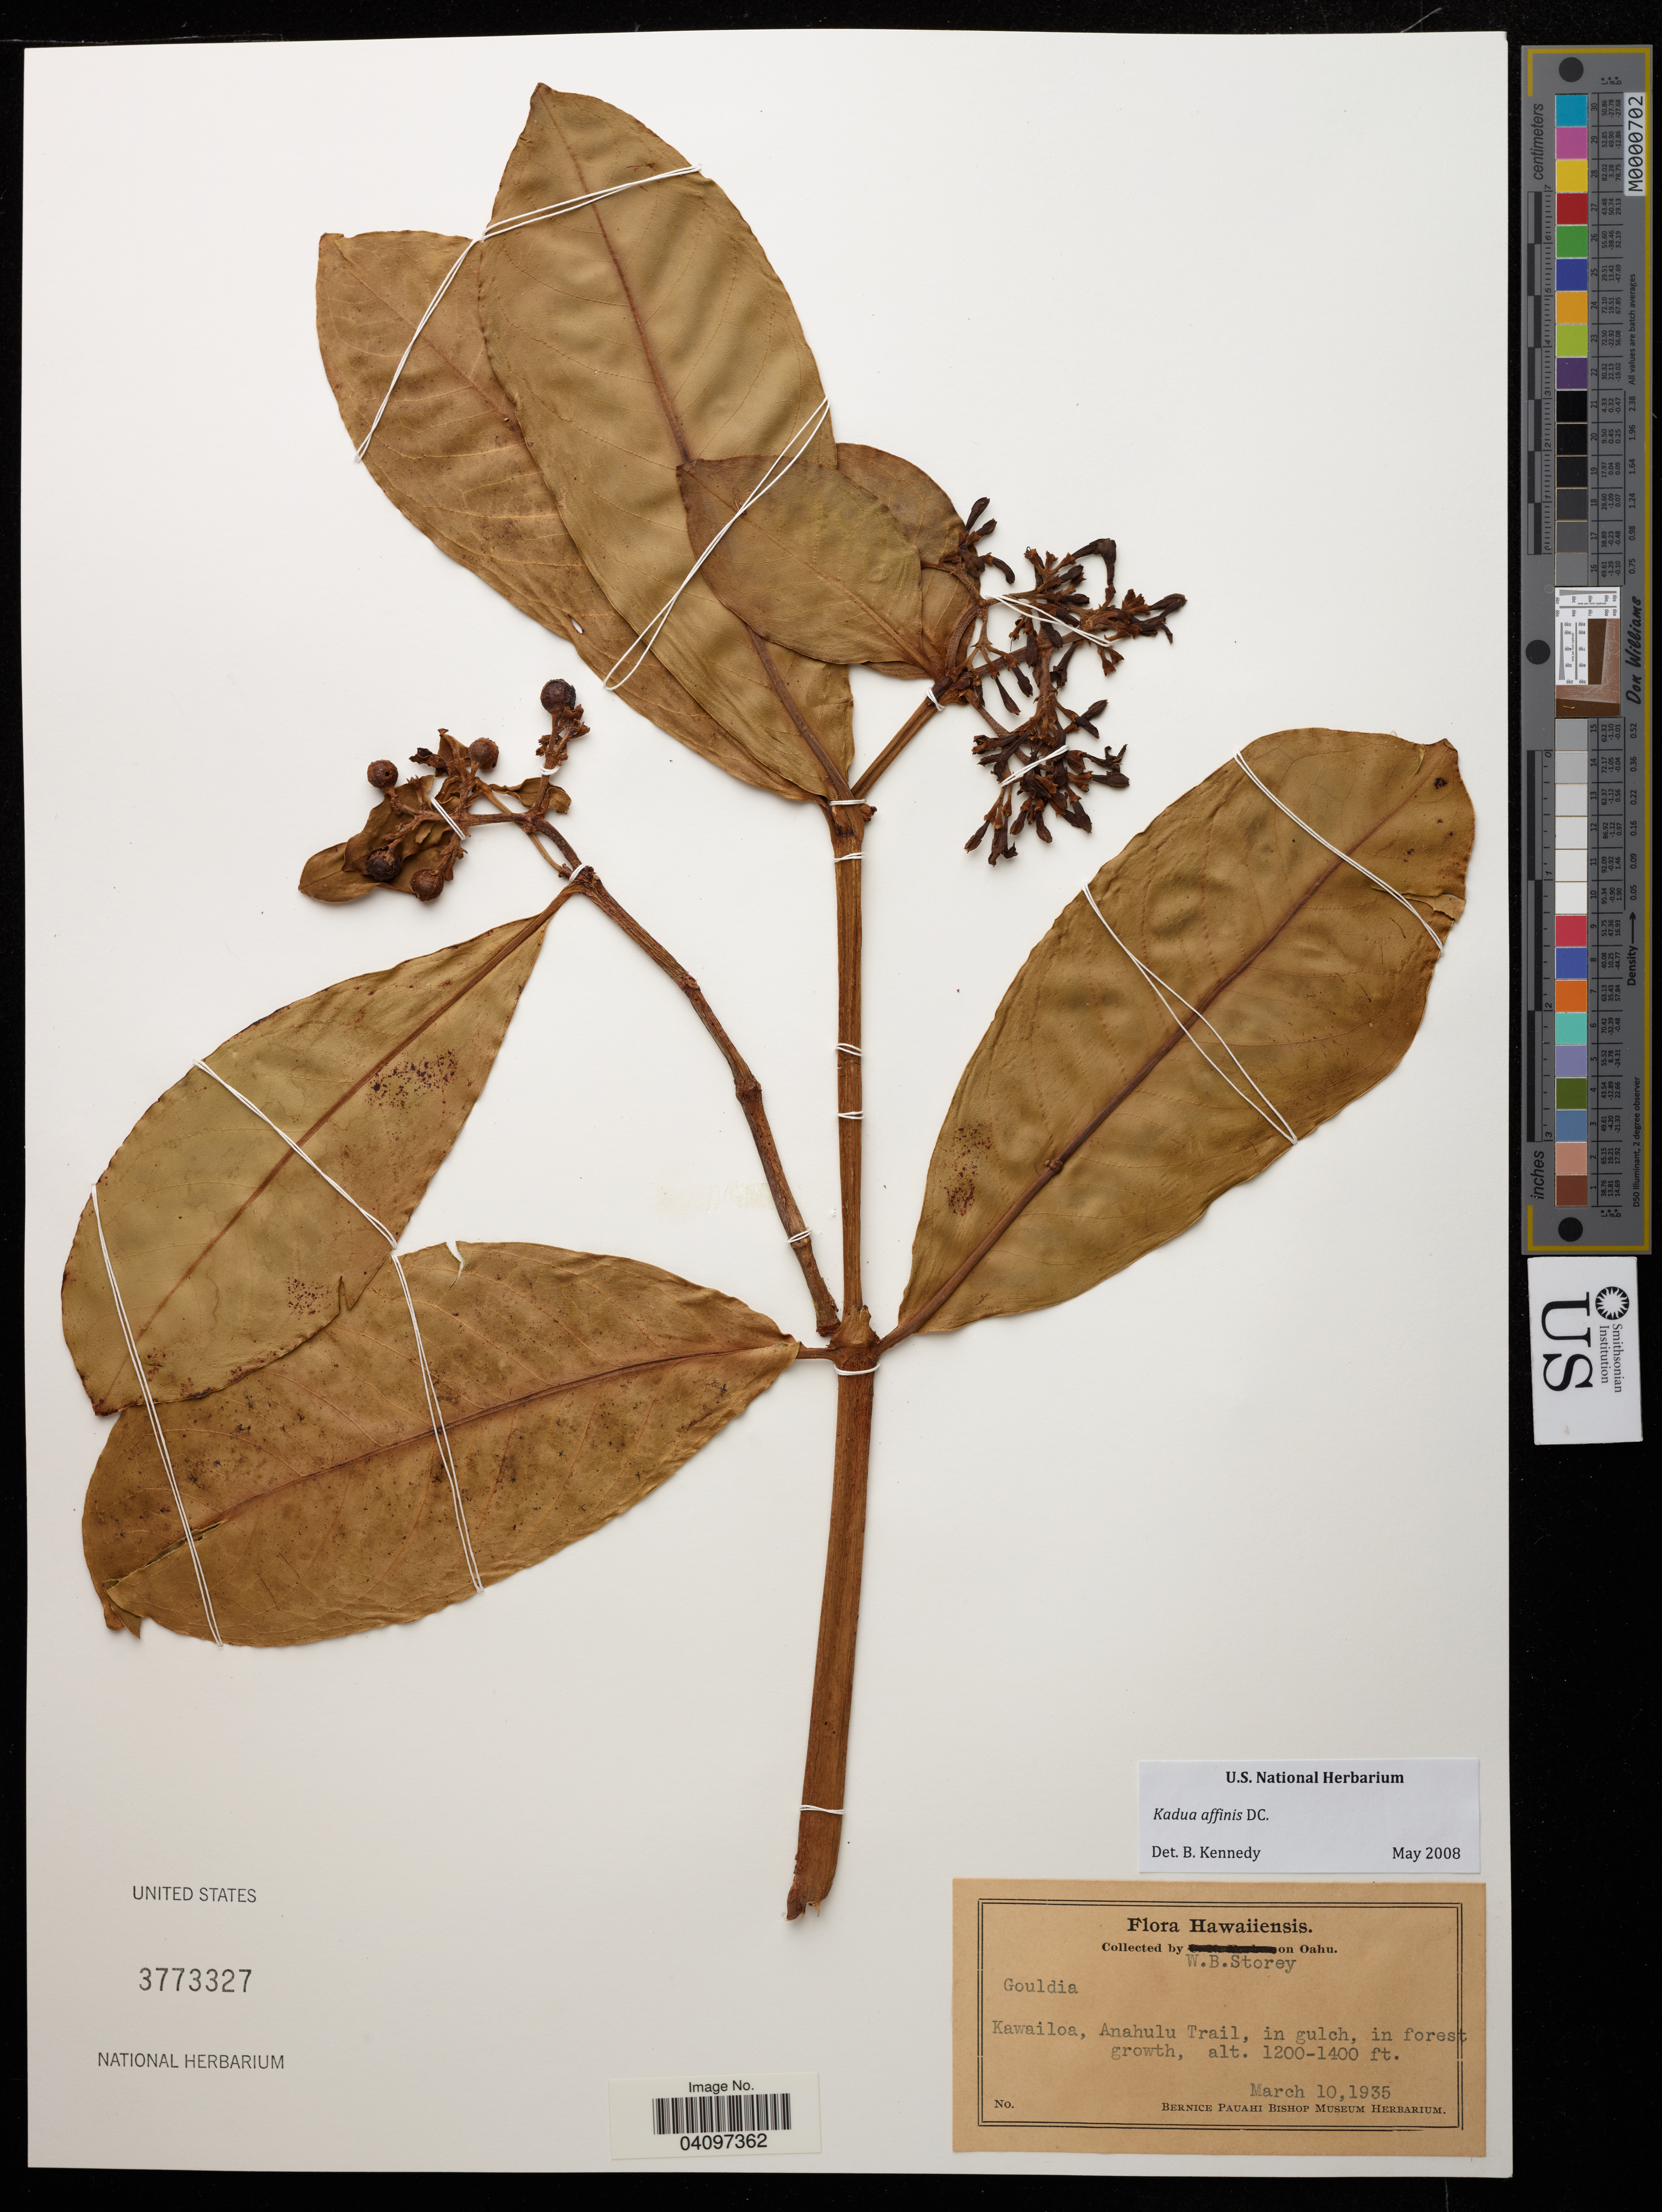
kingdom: Plantae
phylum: Tracheophyta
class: Magnoliopsida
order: Gentianales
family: Rubiaceae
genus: Kadua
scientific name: Kadua affinis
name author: DC.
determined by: Kennedy, B.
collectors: W. Storey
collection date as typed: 10 Mar 1935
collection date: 1935-03-10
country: United States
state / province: Hawaii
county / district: Honolulu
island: Oahu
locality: Koolau Mts. Anahulu trail, in gulch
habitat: Forest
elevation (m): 366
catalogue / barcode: US 3773327